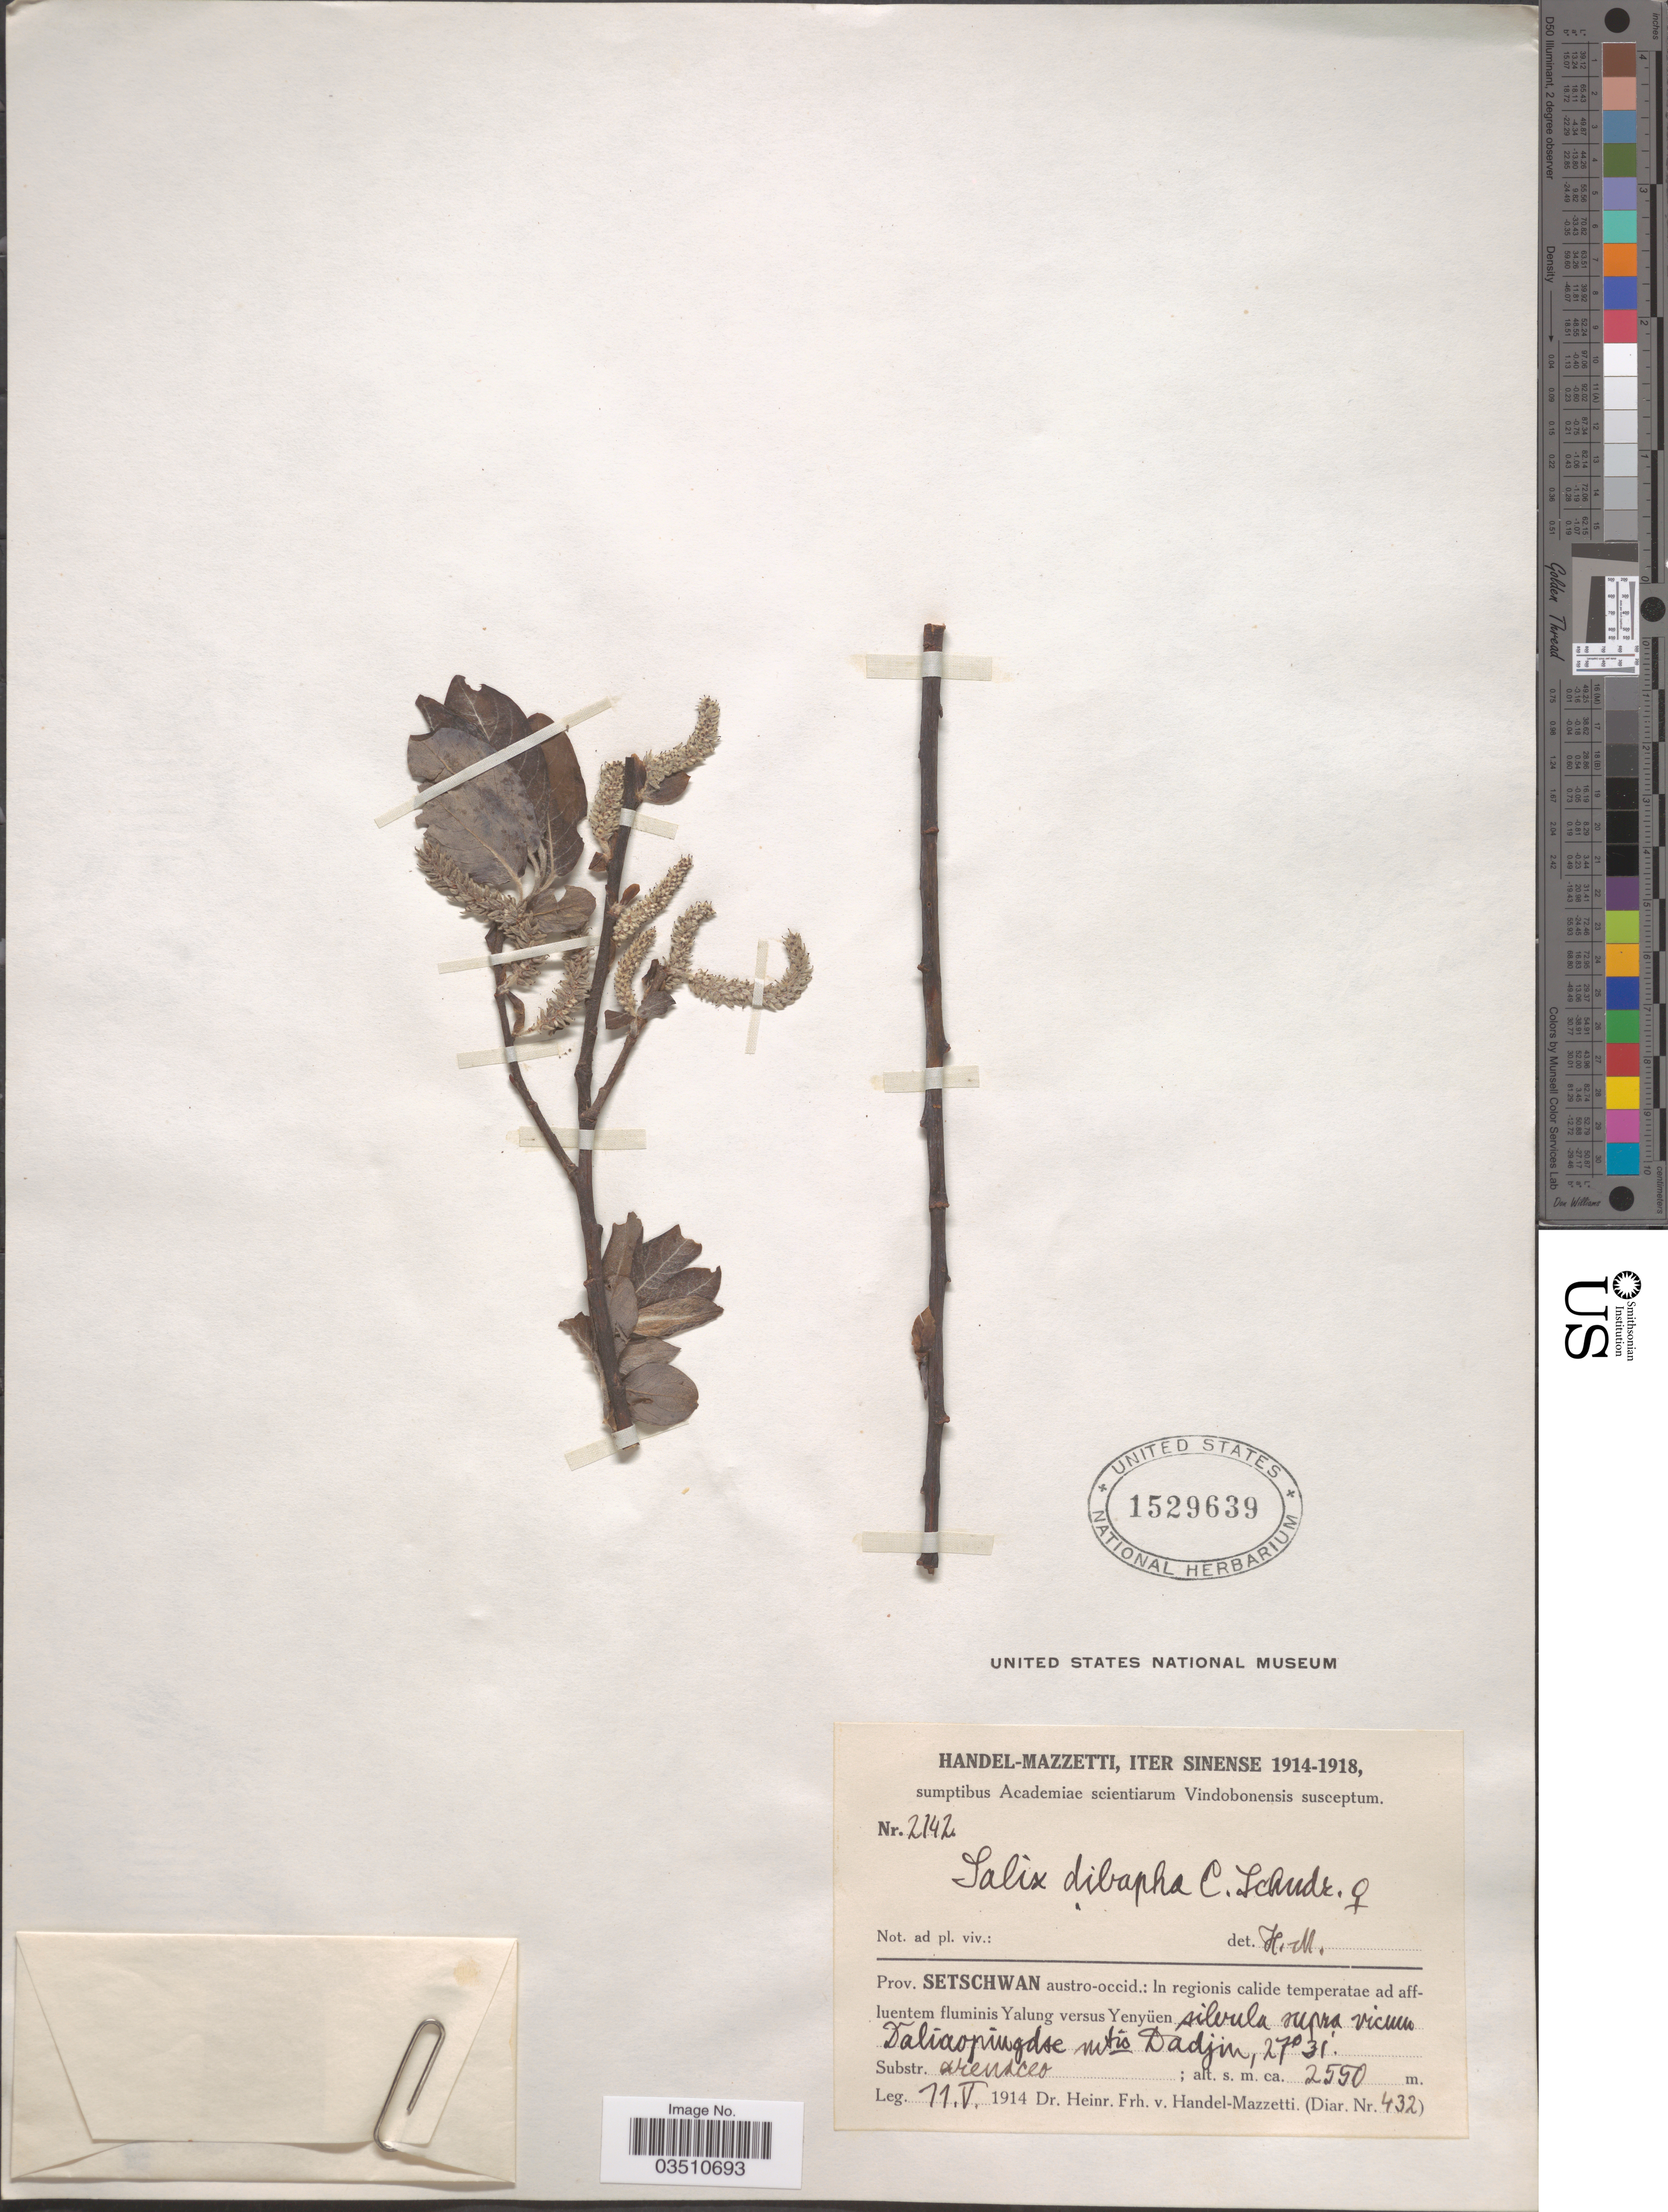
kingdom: Plantae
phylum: Tracheophyta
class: Magnoliopsida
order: Malpighiales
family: Salicaceae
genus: Salix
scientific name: Salix dibapha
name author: C.K. Schneid.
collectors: H. Handel-Mazzetti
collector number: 2142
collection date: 1914-05-11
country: China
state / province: Sichuan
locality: Sinense. Prov. Setschwan austro-occid.: In regionis calide temperatae ad affluentem fluminis Yalung versus Yenyüen silvula supra vicum Daliaopiugdse nitio Dadjin.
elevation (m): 2550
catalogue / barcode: US 1529639